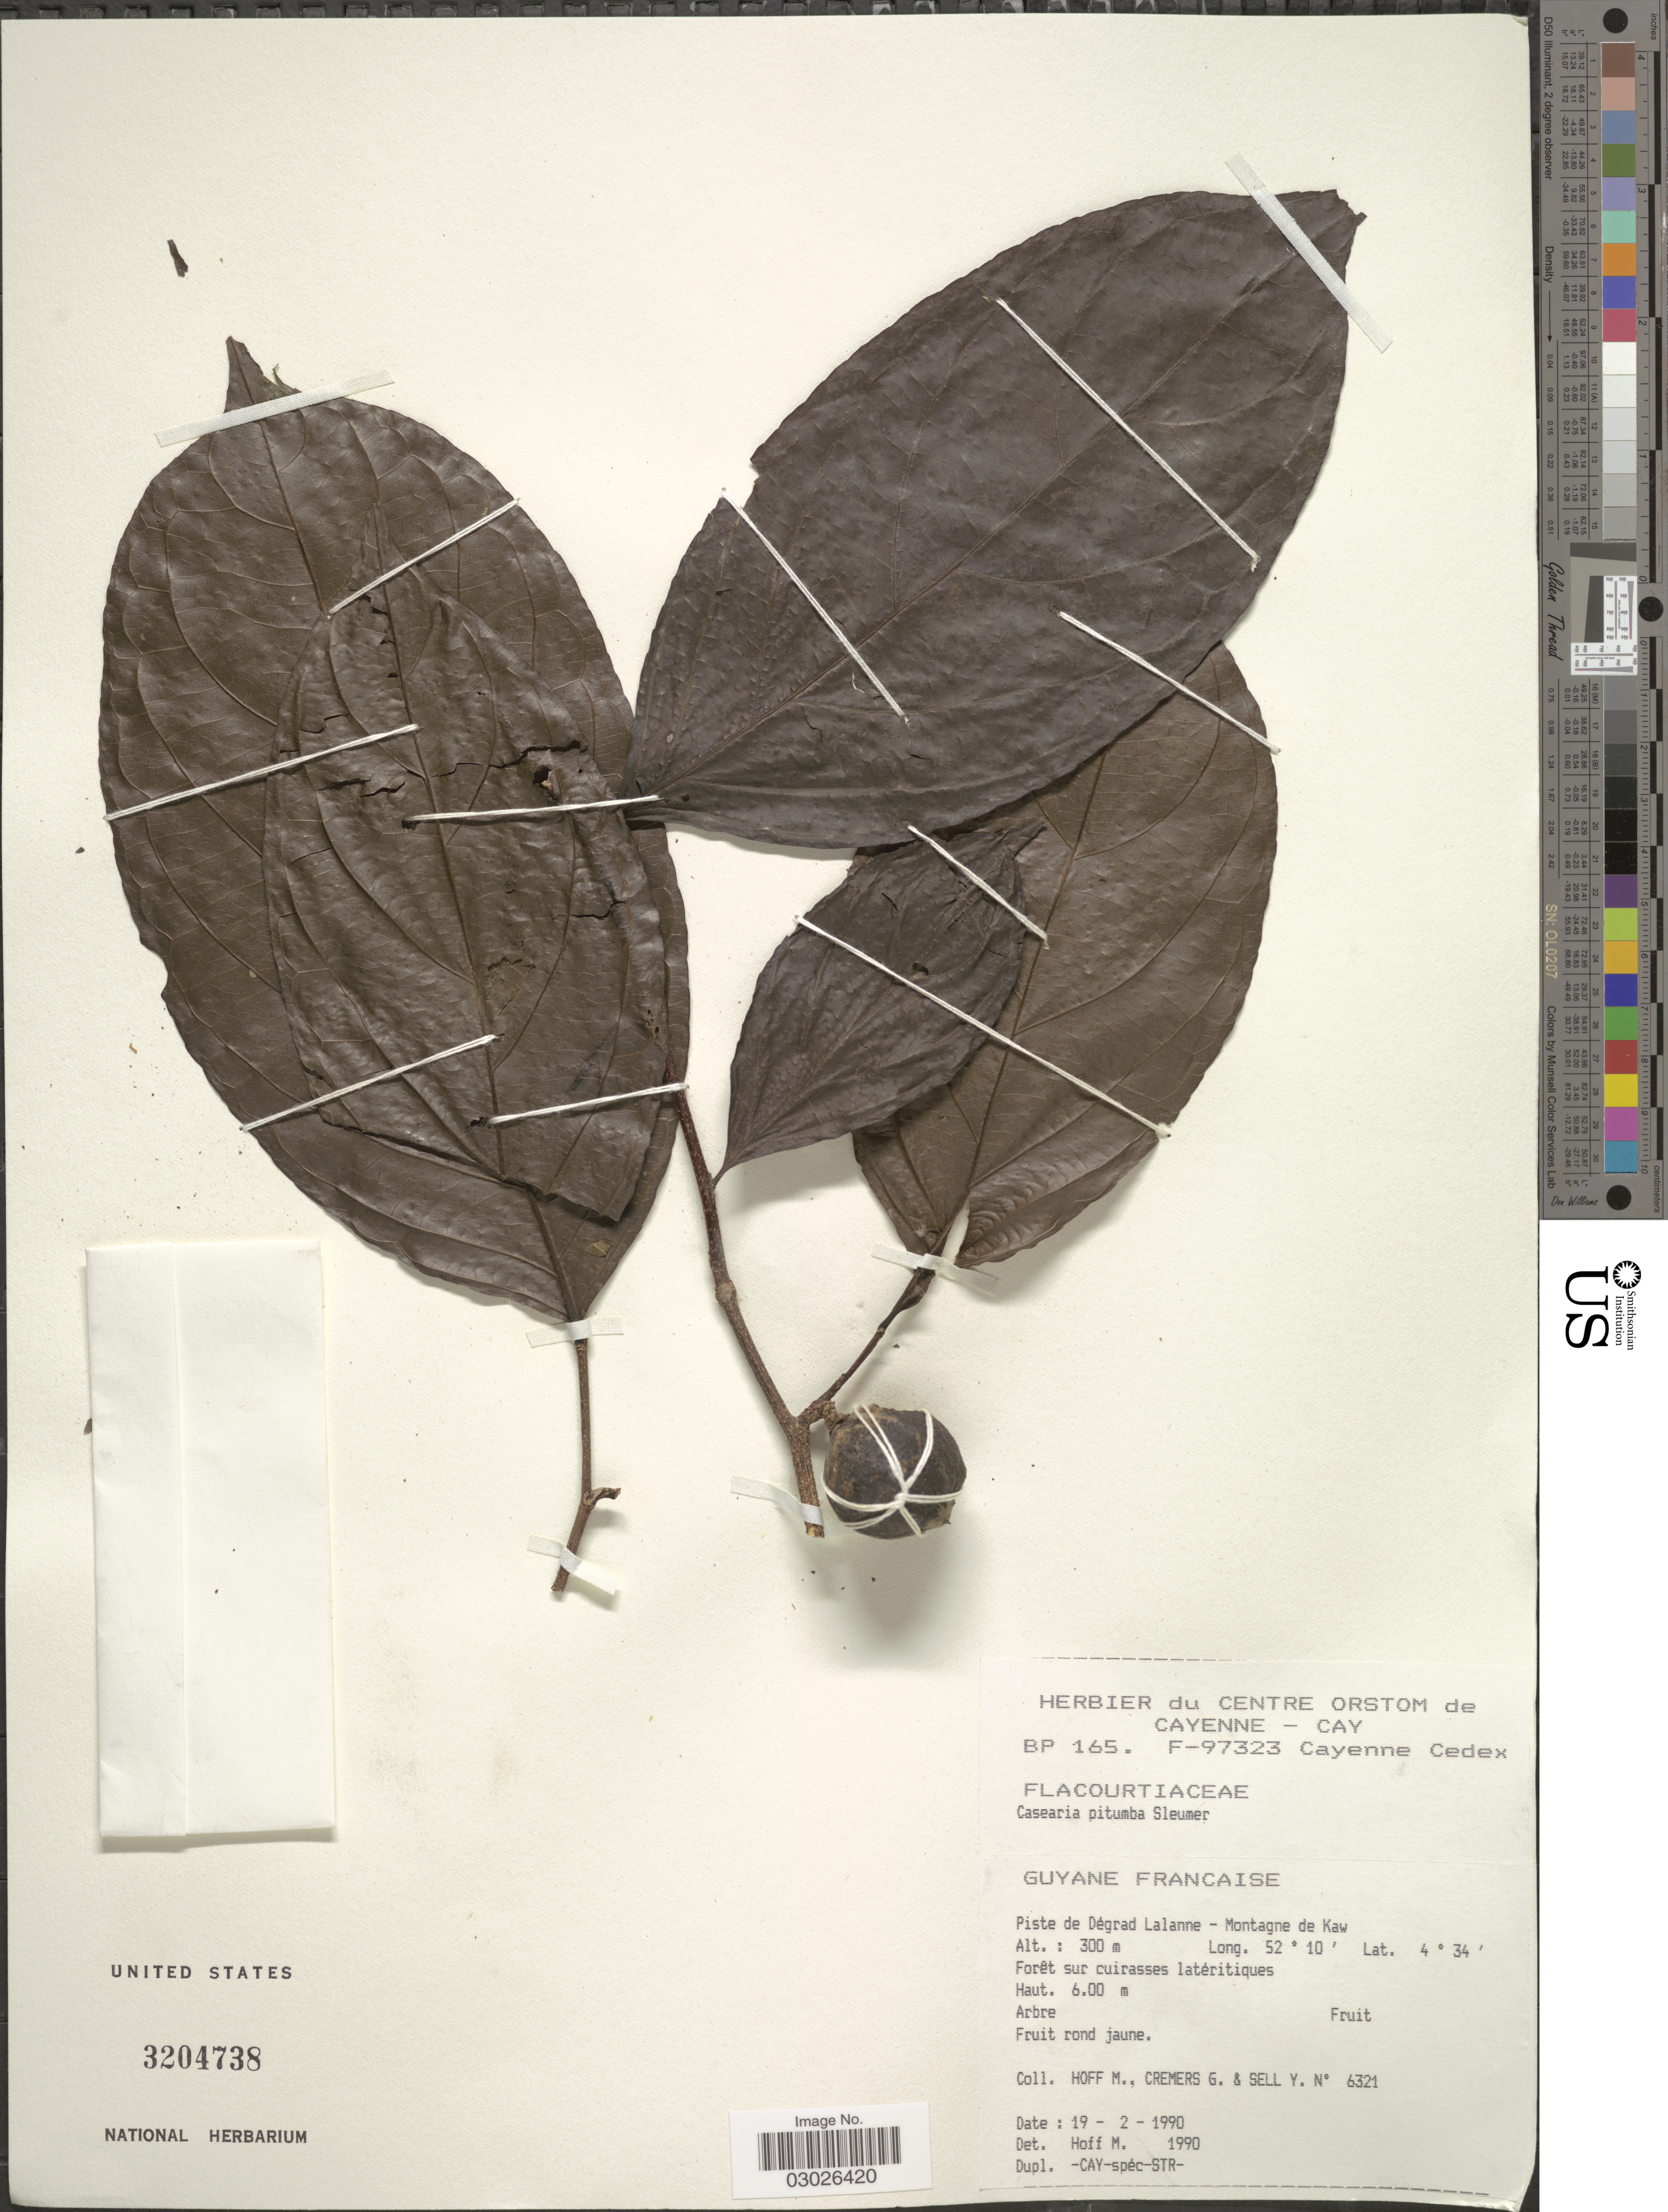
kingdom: Plantae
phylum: Tracheophyta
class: Magnoliopsida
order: Malpighiales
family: Salicaceae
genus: Casearia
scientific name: Casearia pitumba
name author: Sleumer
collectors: M. Hoff, G. Cremers & Y. Sell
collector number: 6321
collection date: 1990-02-19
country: French Guiana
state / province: Cayenne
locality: Piste de Dégrad Lalanne - Montagne de Kaw.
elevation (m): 300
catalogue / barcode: US 3204738